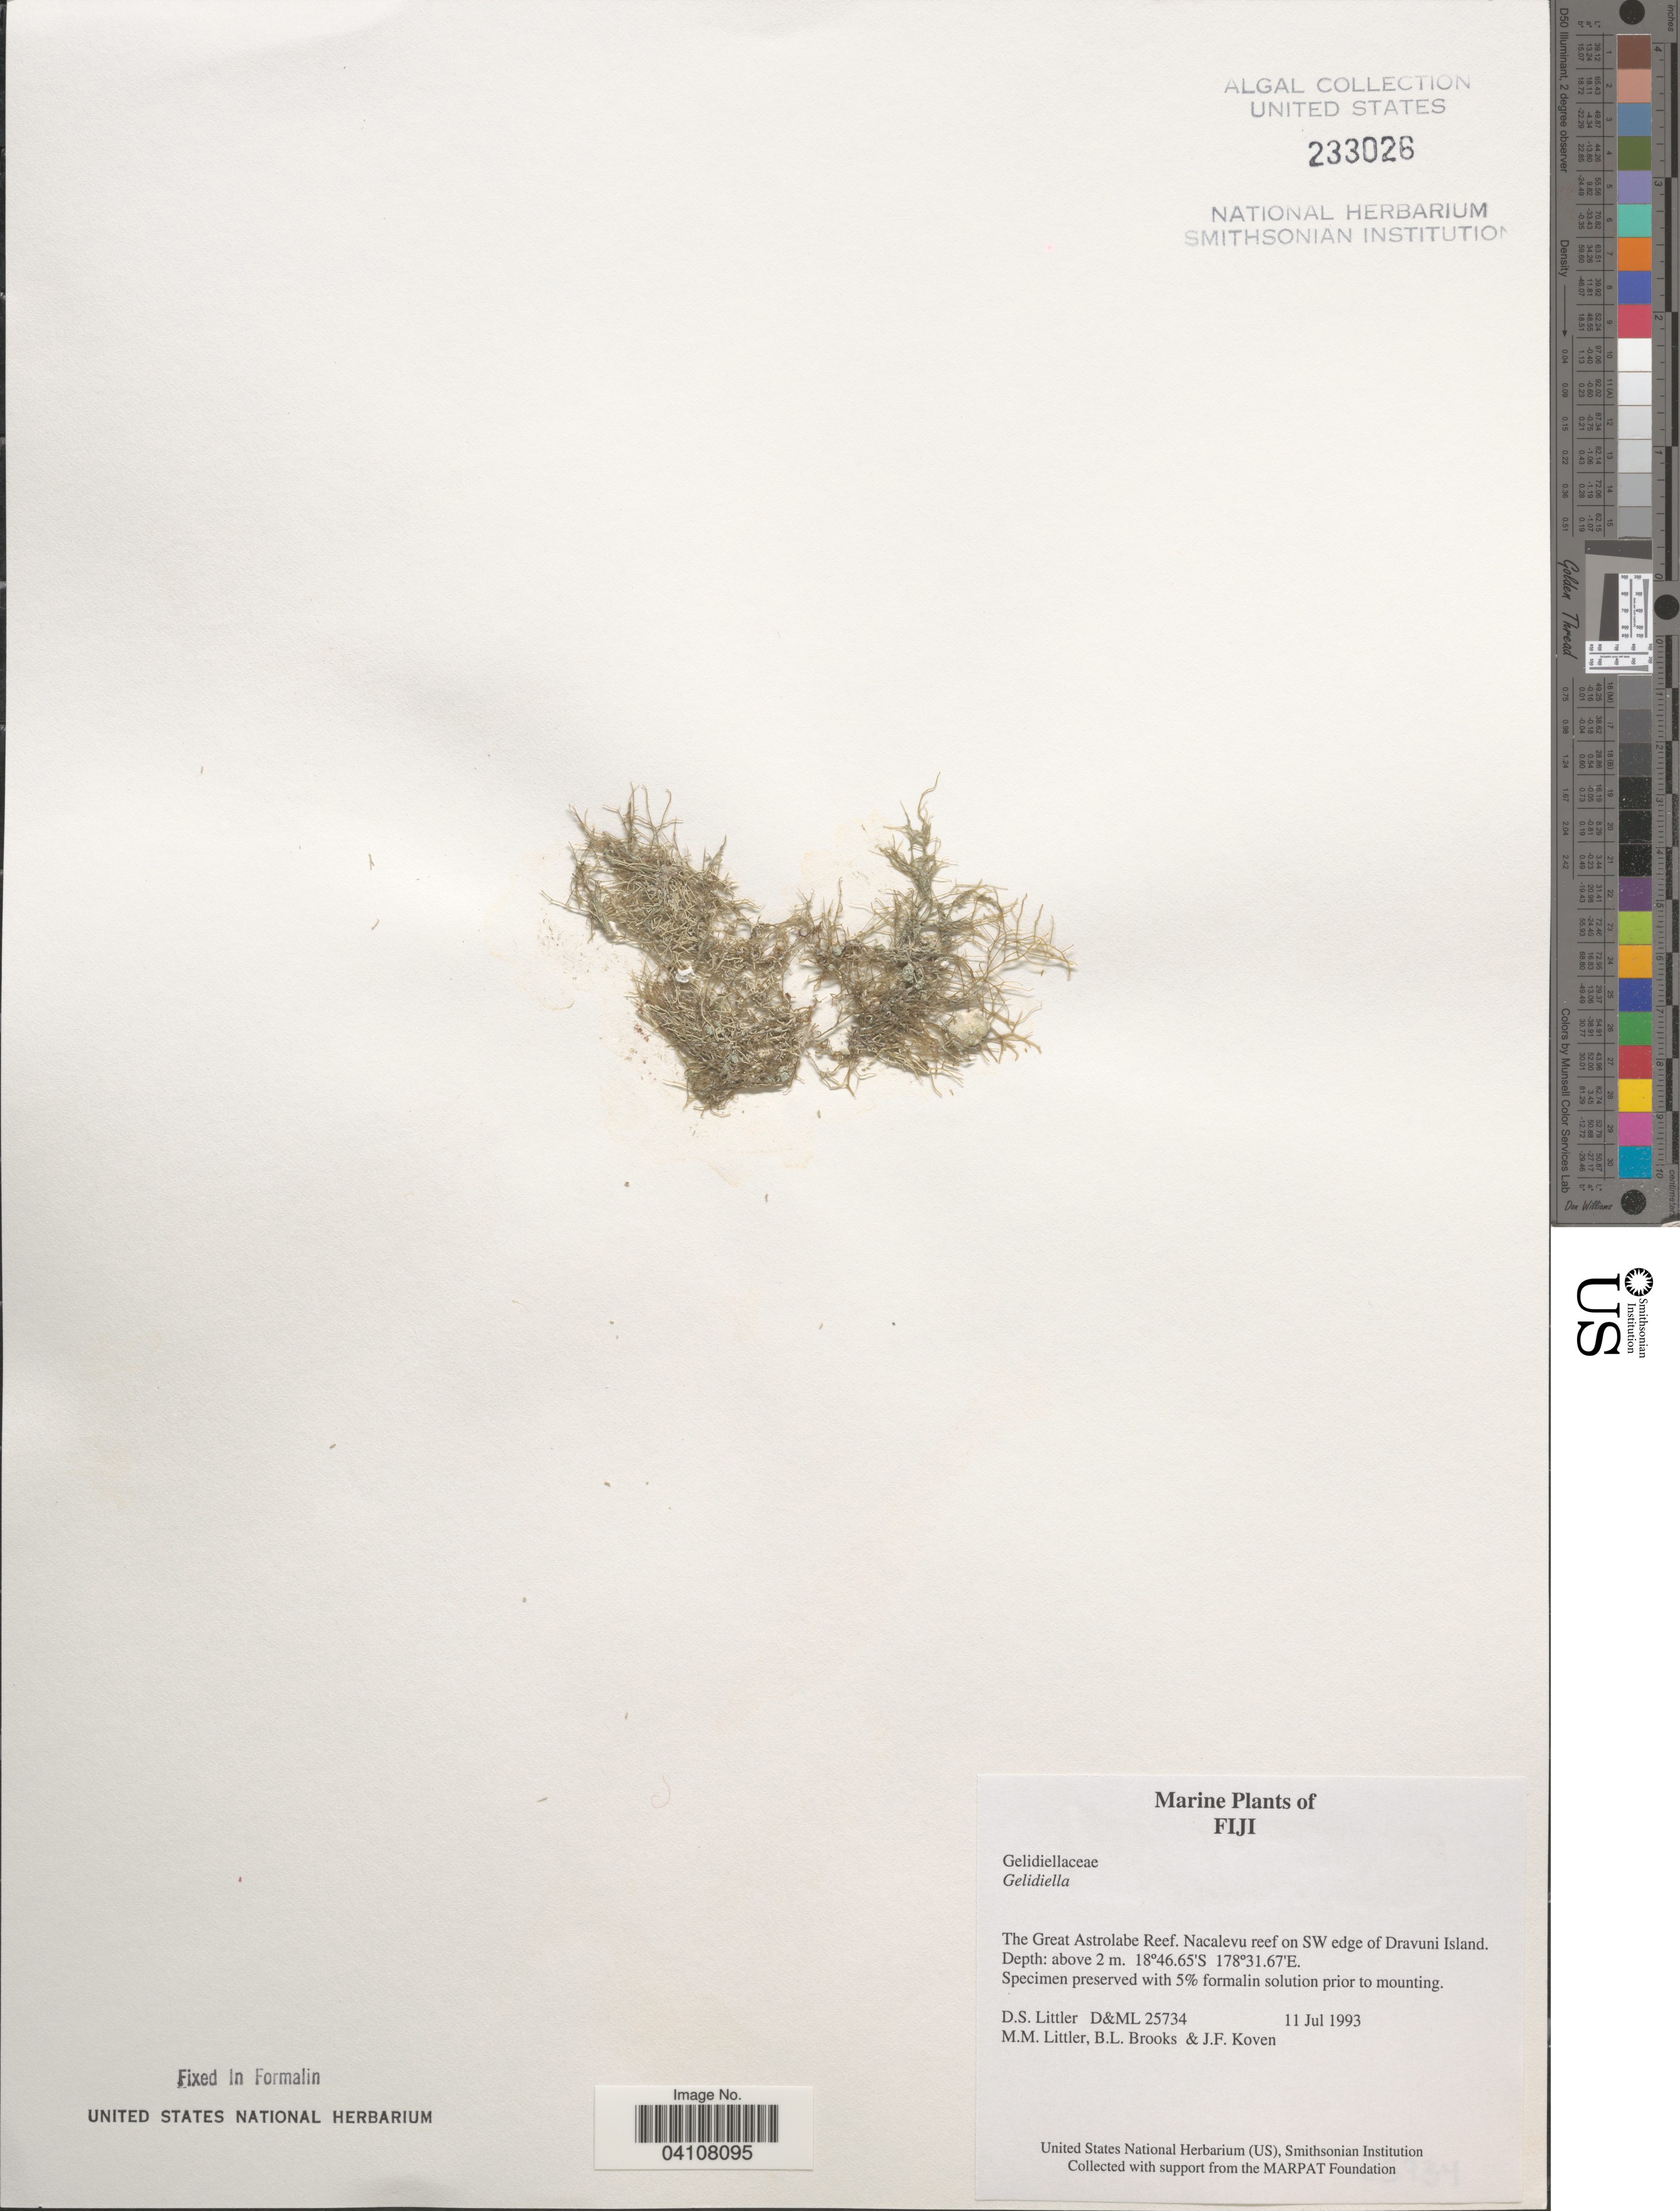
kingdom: Plantae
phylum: Rhodophyta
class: Florideophyceae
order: Gelidiales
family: Gelidiellaceae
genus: Gelidiella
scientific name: Gelidiella sp.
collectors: D. S. Littler, B. Brooks & J. Koven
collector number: D&ML25734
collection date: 1993-07-11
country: Fiji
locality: The Great Astrolabe Reef. Nacalevu reef on SW edge of Dravuni Island.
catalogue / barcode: US 233026